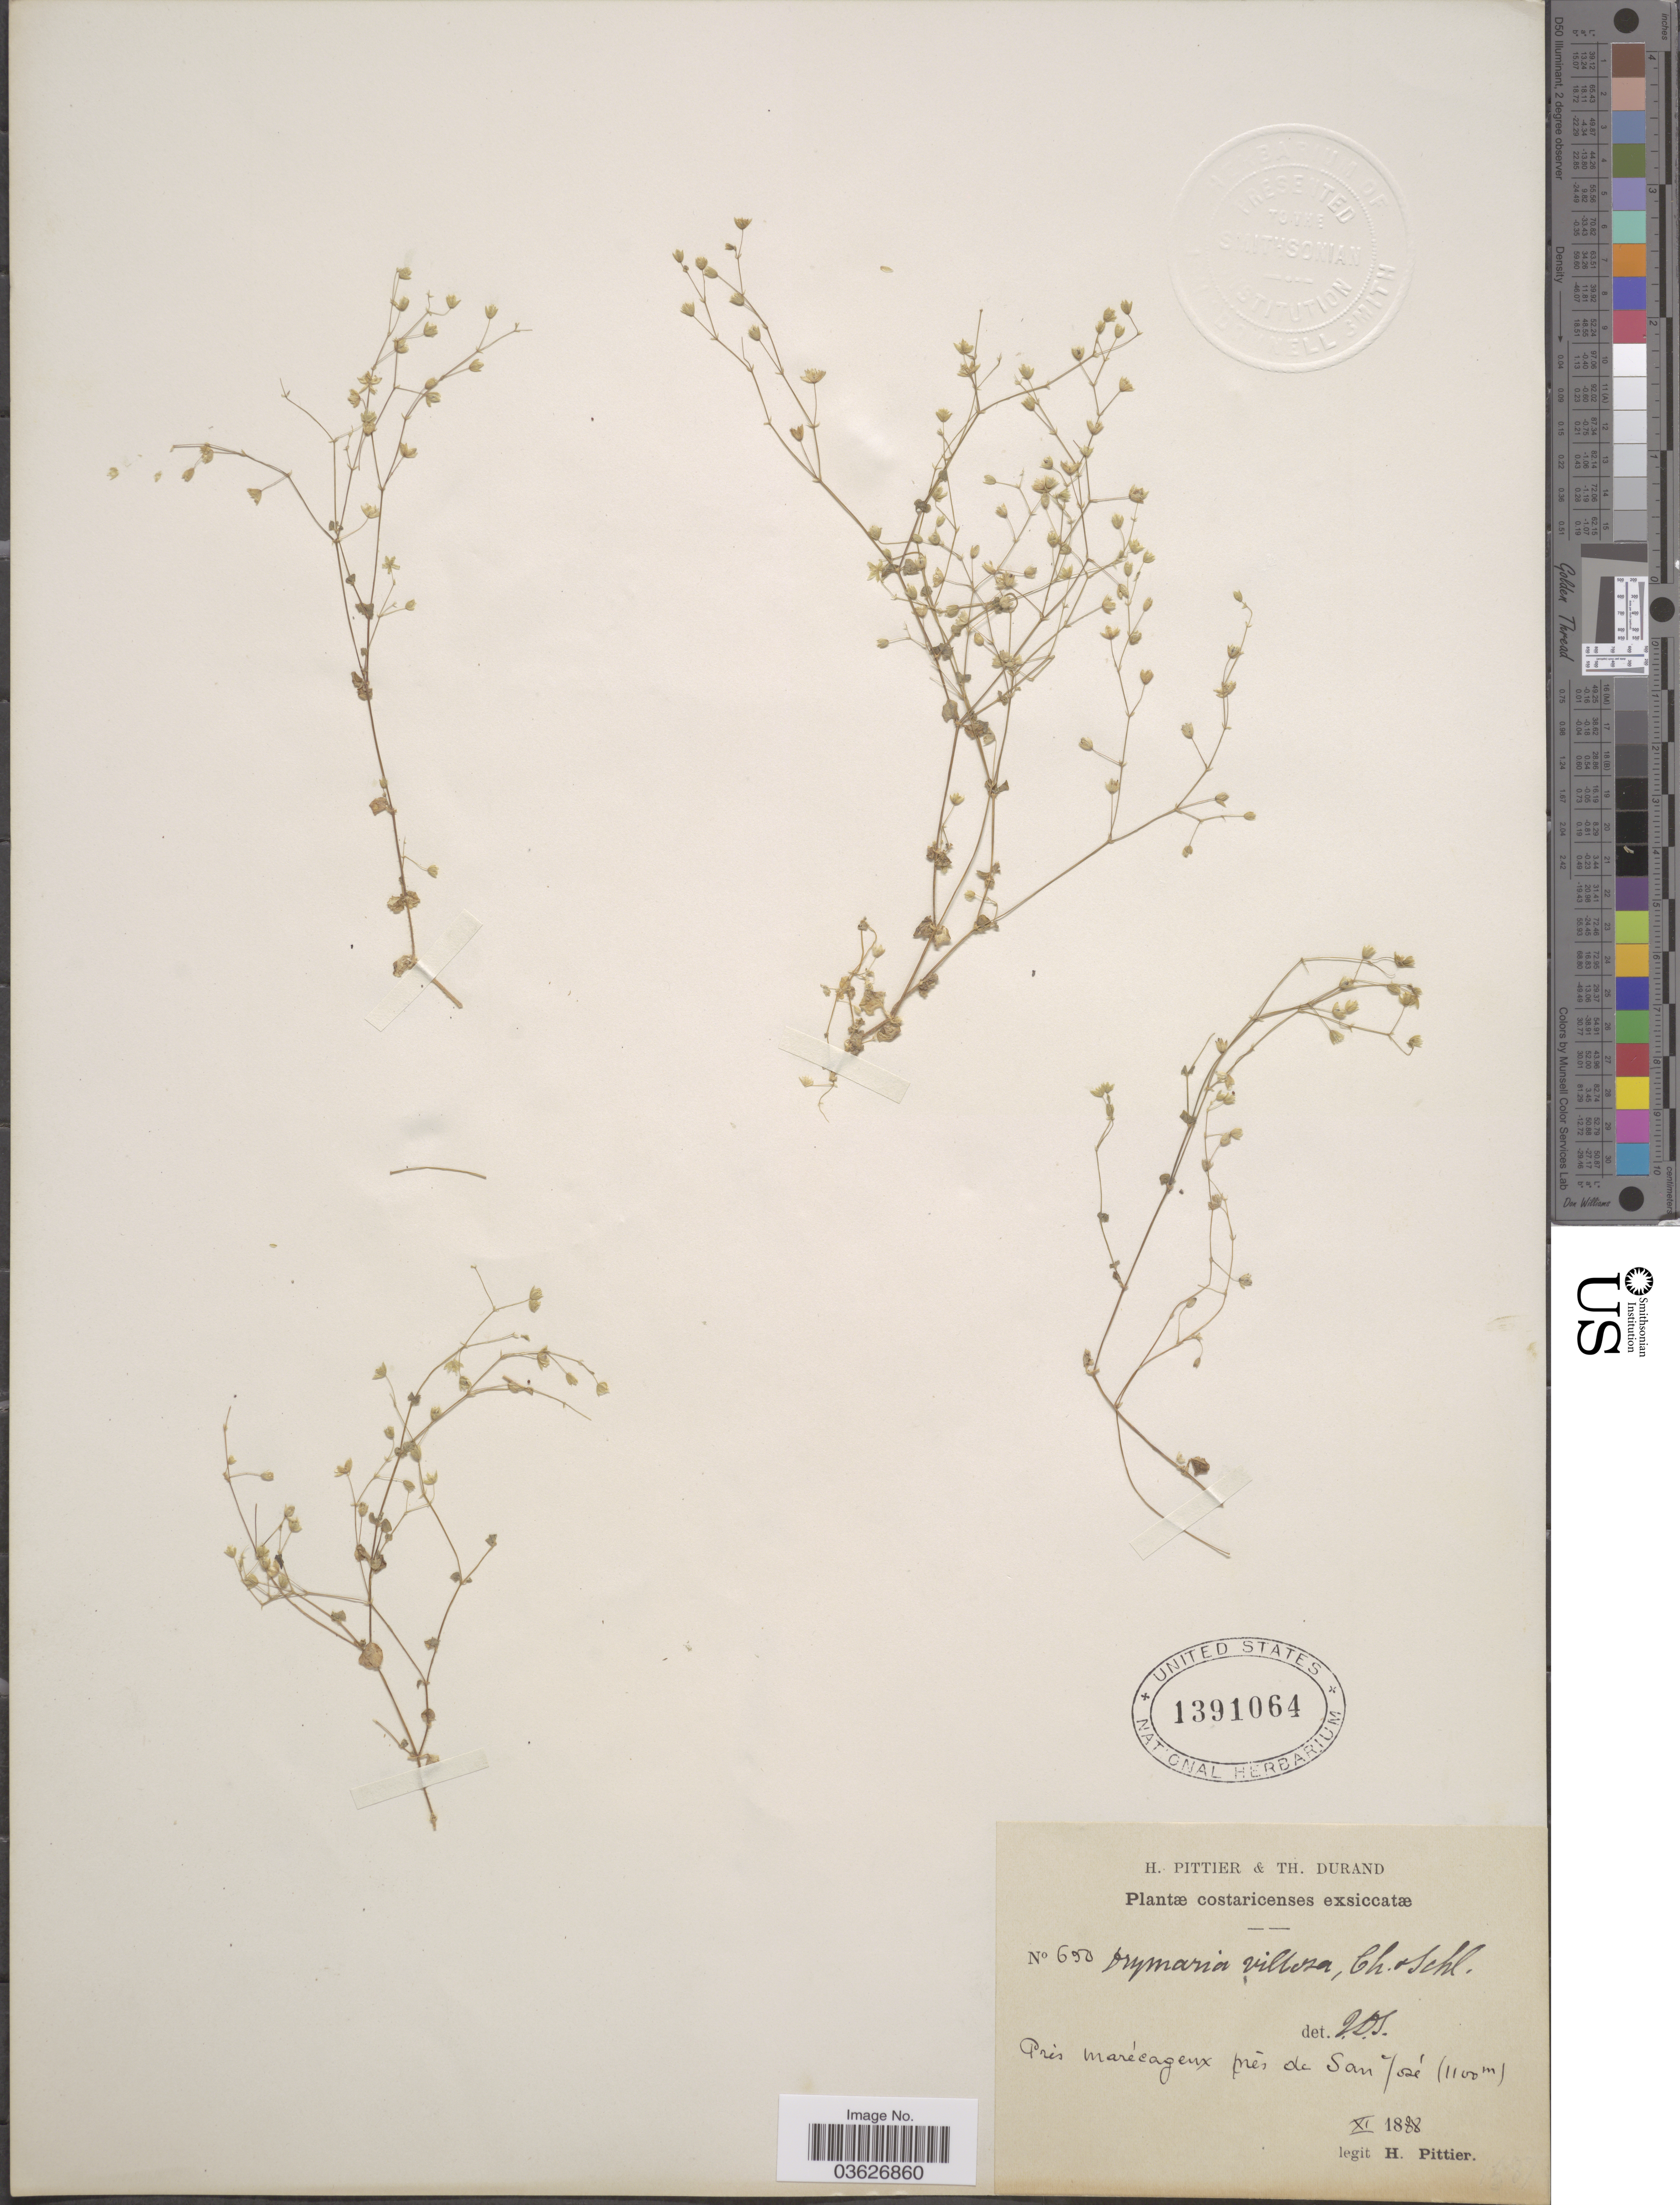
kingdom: Plantae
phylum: Tracheophyta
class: Magnoliopsida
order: Caryophyllales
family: Caryophyllaceae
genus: Drymaria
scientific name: Drymaria villosa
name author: Cham. & Schltdl.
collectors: H. F. Pittier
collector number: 650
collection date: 1888-11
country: Costa Rica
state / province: San José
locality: Près marècageux prés de San José.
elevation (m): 1100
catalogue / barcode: US 1391064